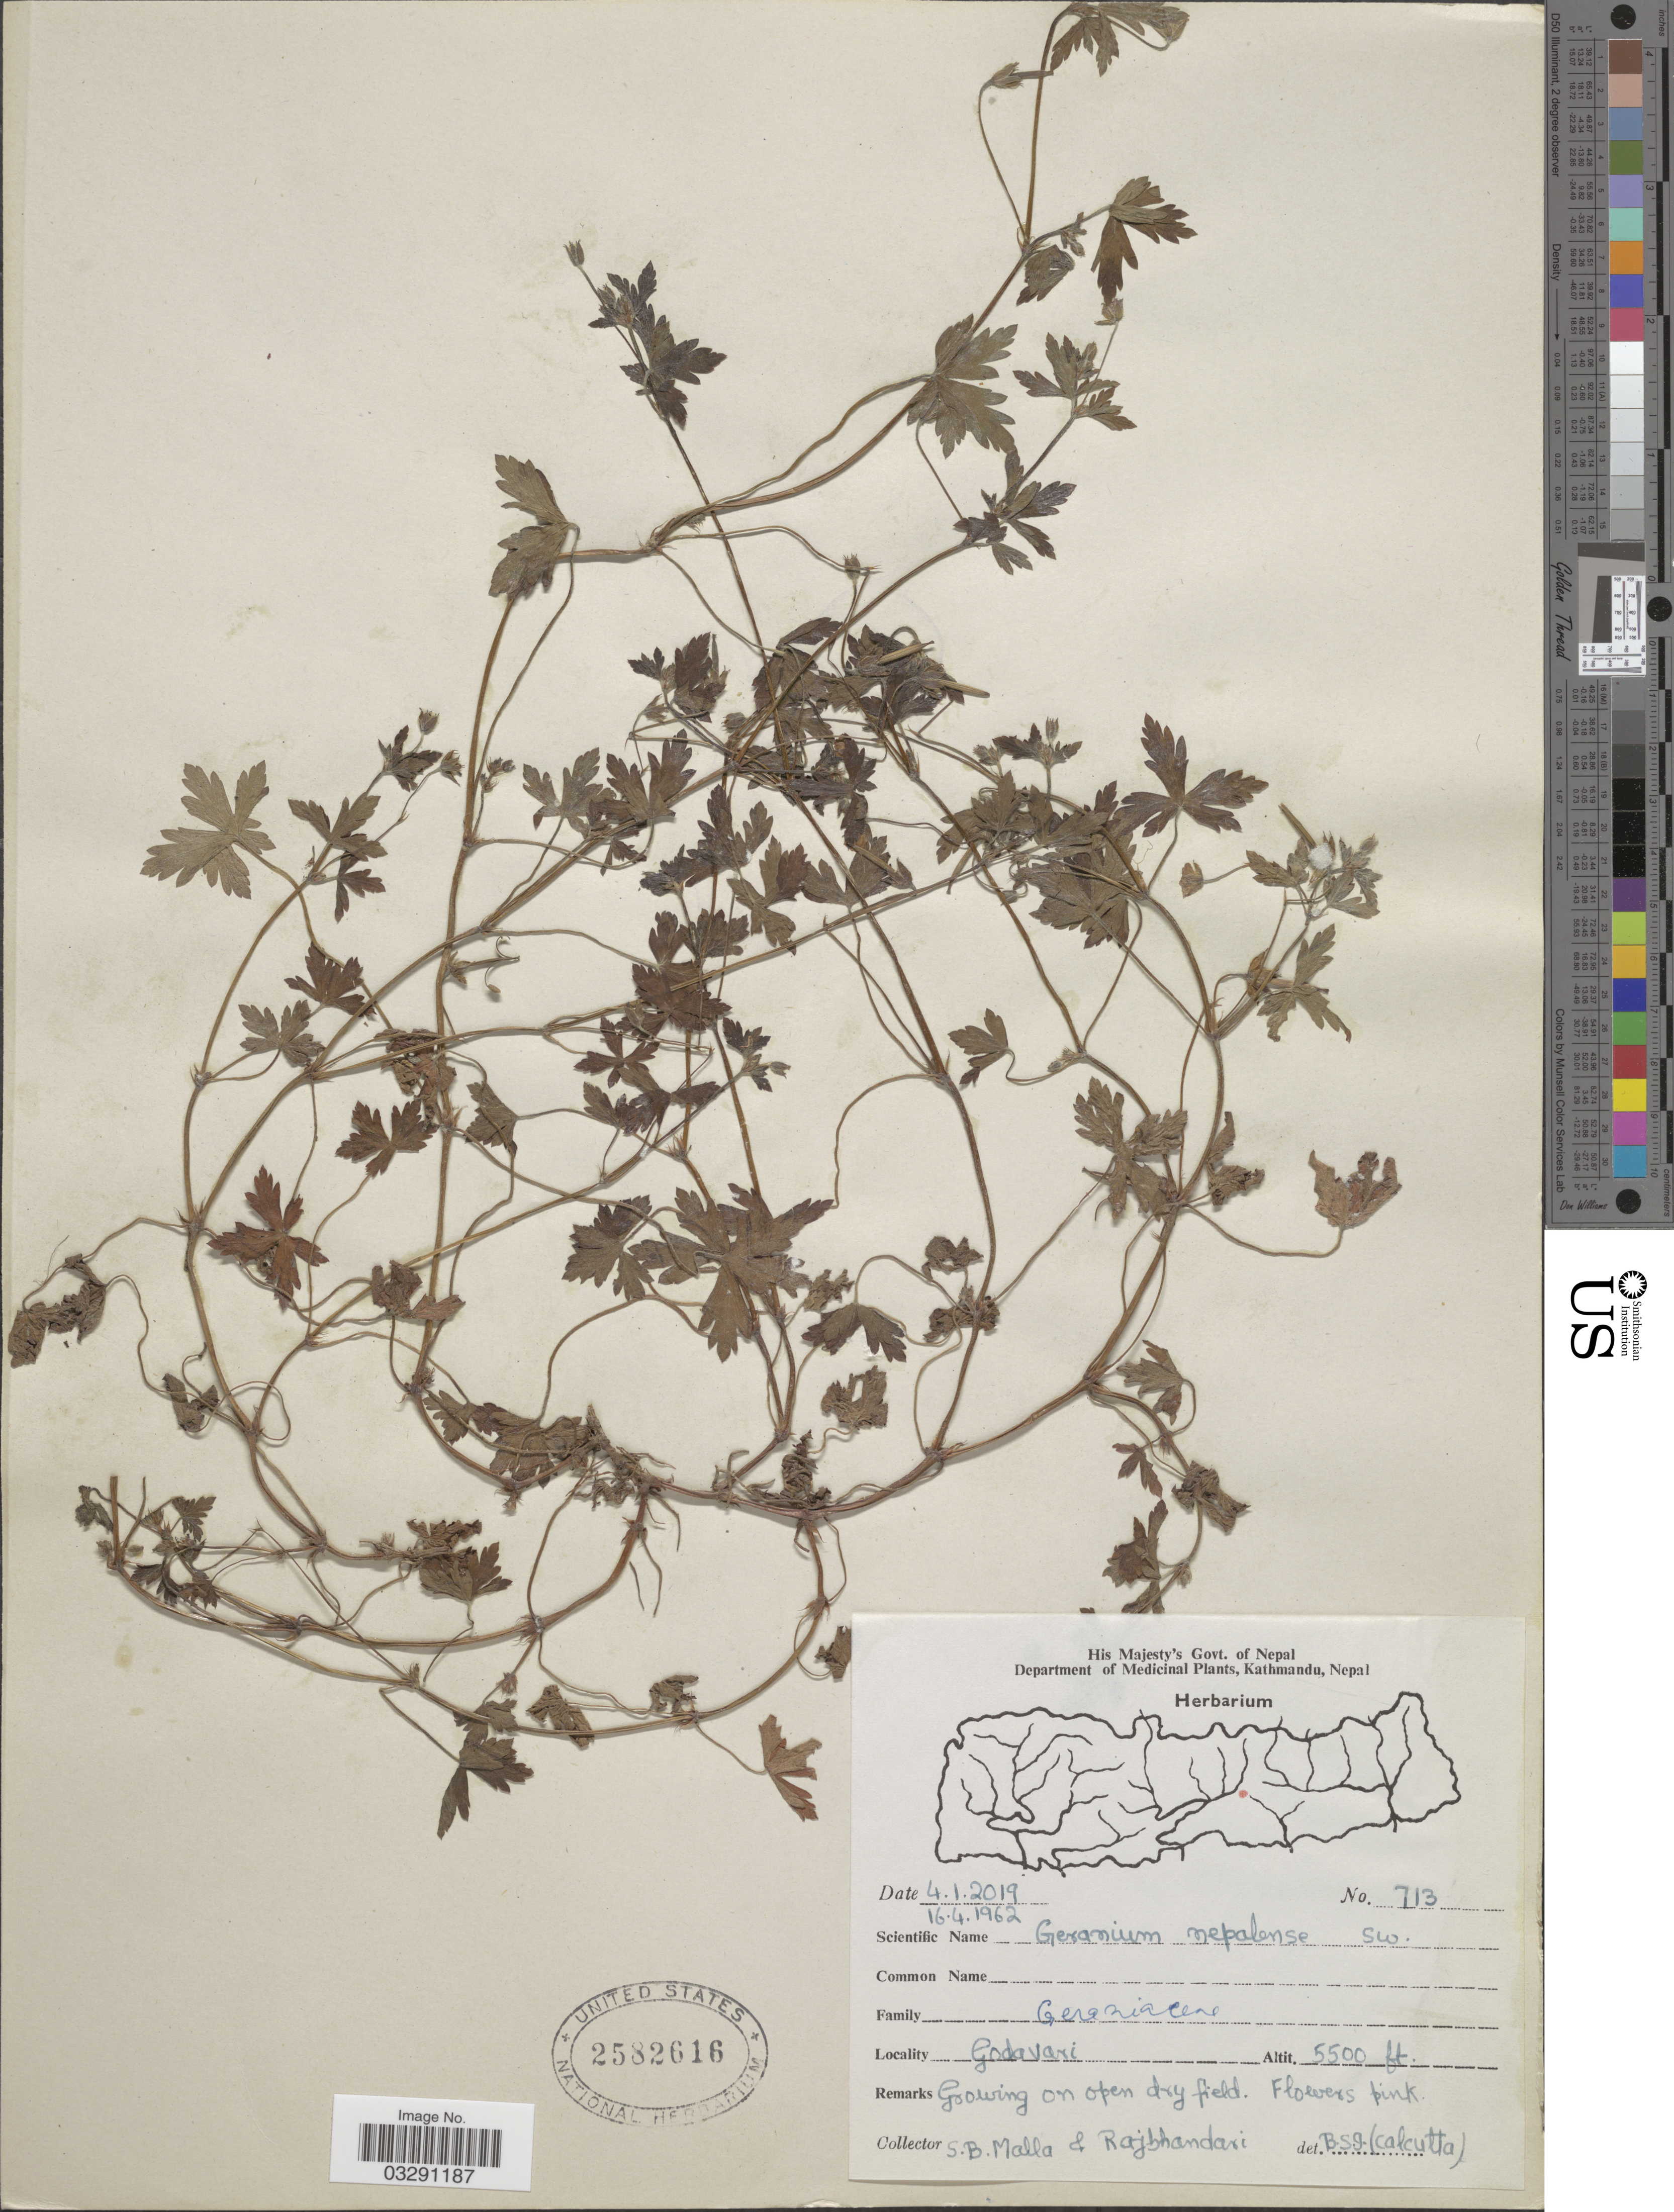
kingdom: Plantae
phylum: Tracheophyta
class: Magnoliopsida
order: Geraniales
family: Geraniaceae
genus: Geranium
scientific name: Geranium nepalense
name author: Sweet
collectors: S. Malla & Rajbhandari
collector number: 713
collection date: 1962-04-16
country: Nepal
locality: Godavari.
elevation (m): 1676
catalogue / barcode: US 2582616